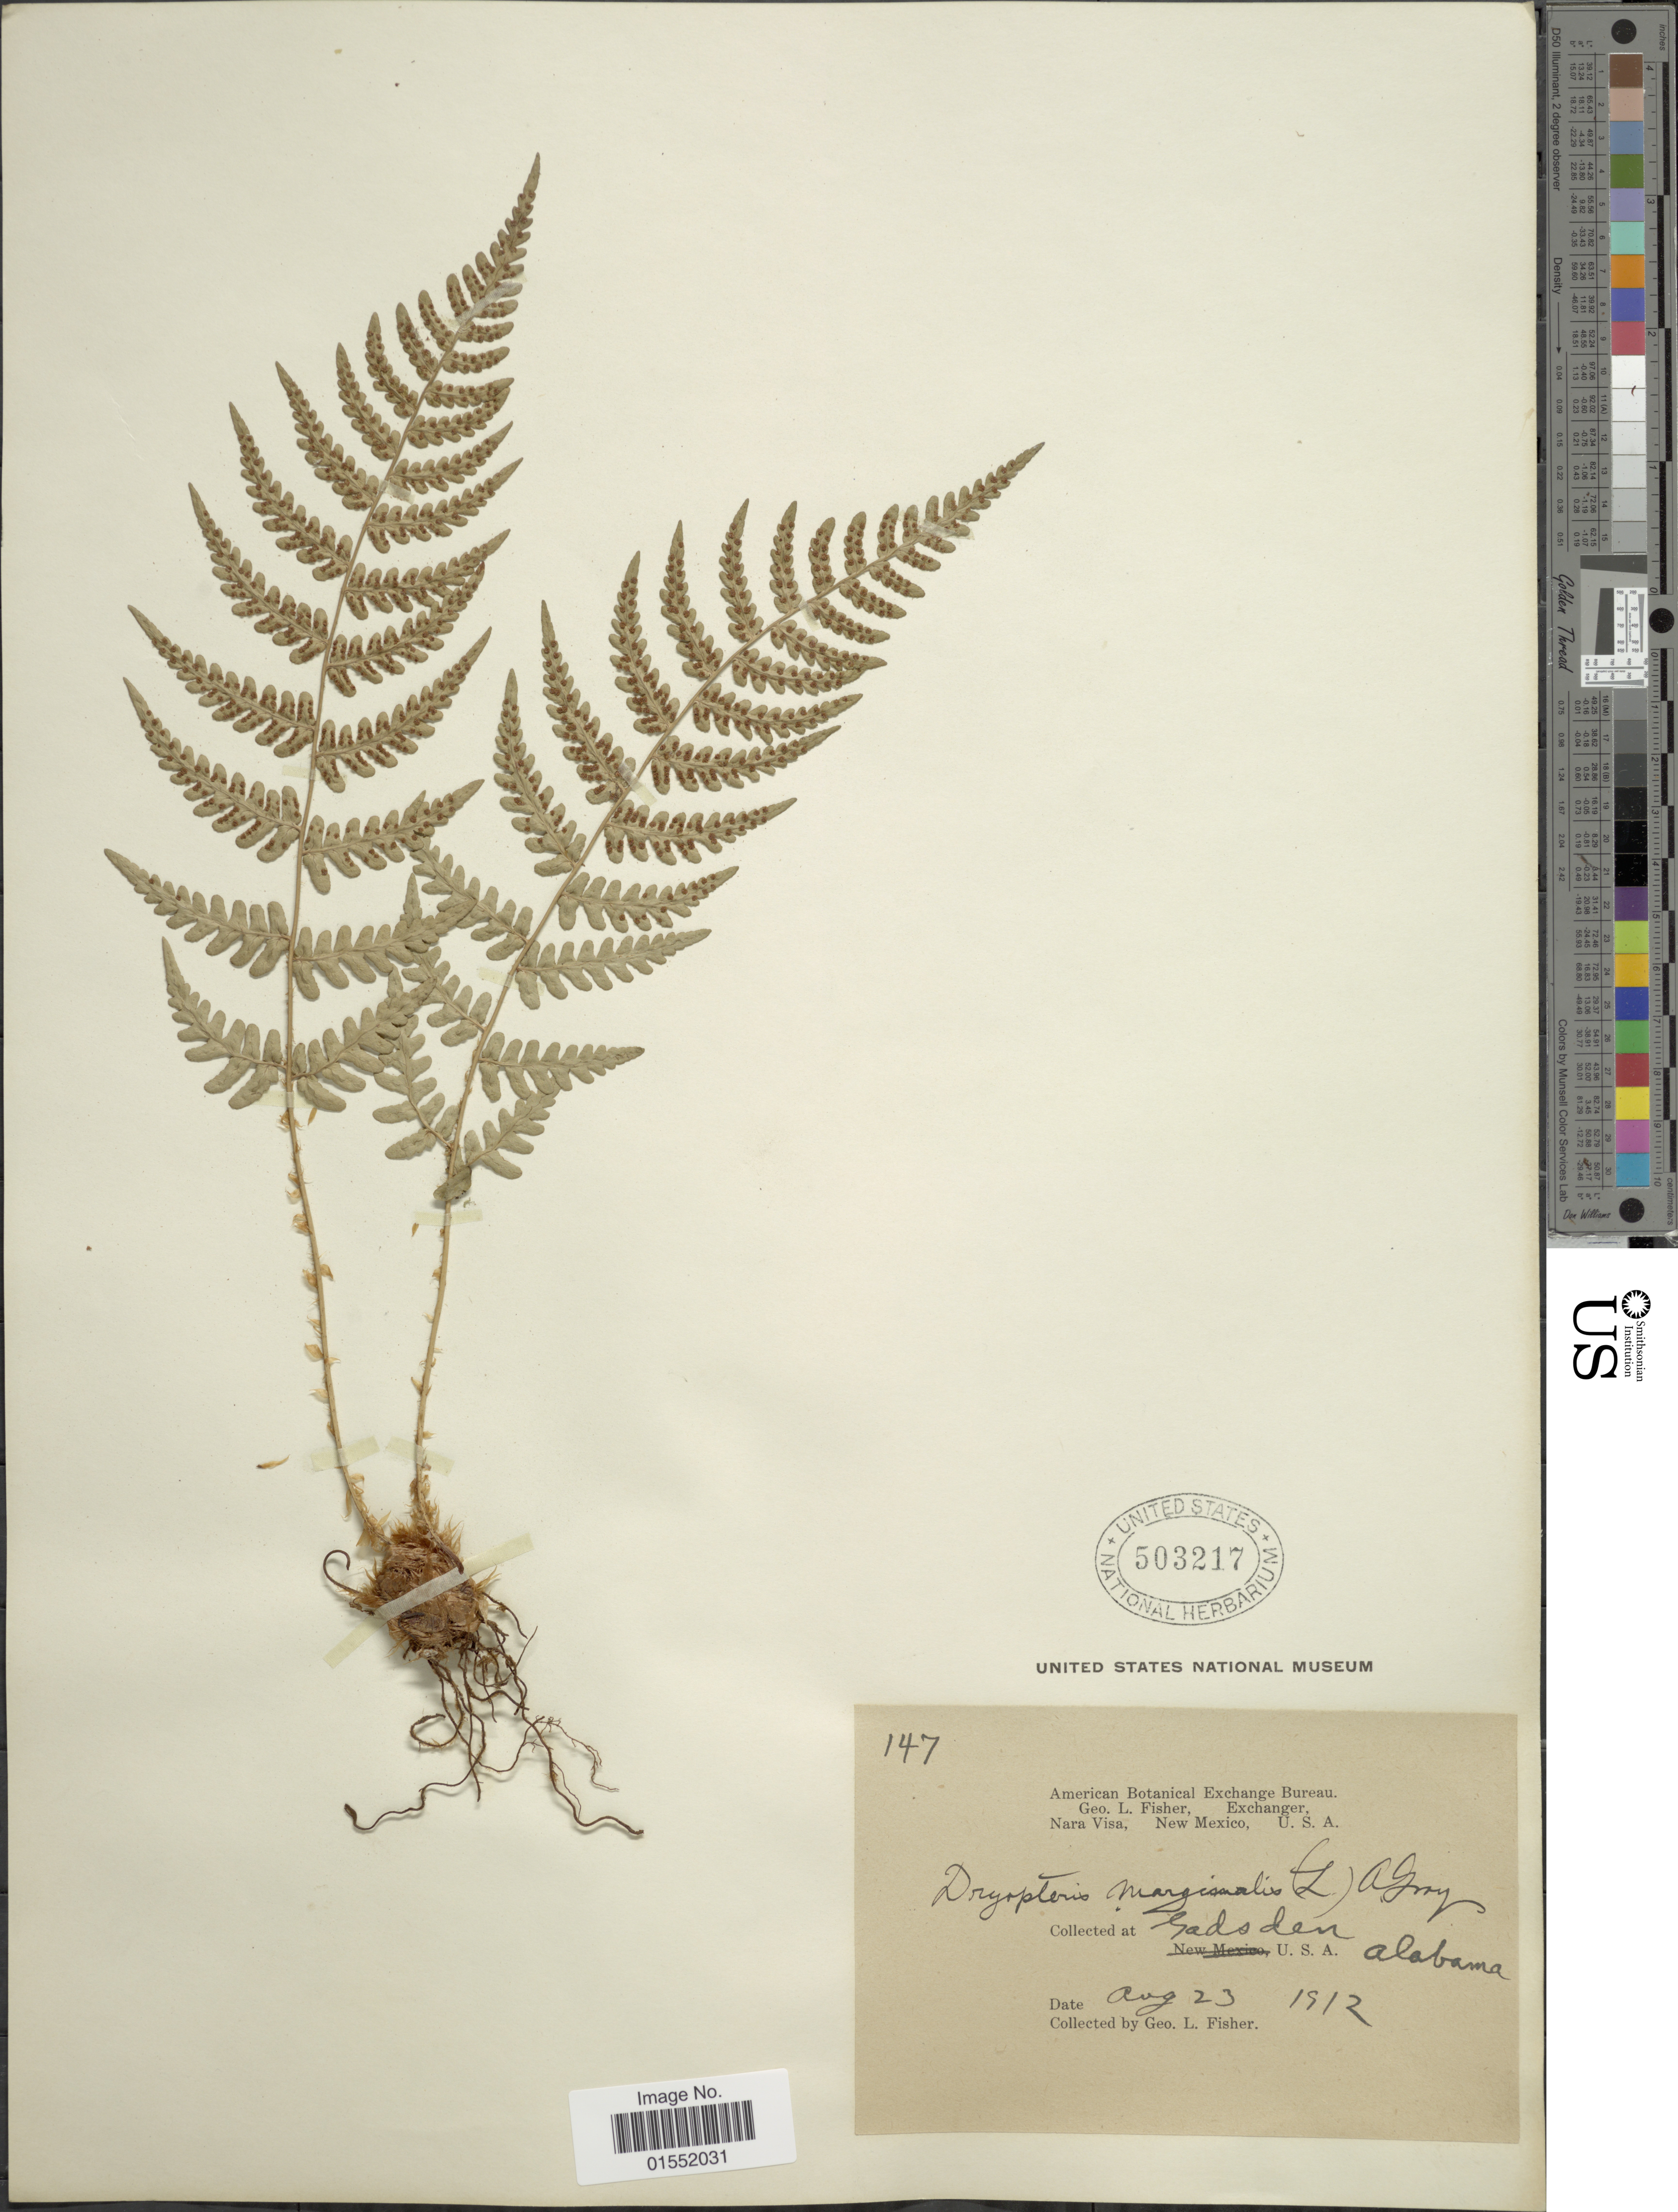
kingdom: Plantae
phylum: Tracheophyta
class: Polypodiopsida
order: Polypodiales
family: Dryopteridaceae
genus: Dryopteris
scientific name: Dryopteris marginalis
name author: (L.) A. Gray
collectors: G. L. Fisher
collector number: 147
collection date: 1912-08-23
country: United States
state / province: Alabama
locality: Gadsden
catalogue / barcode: US 503217